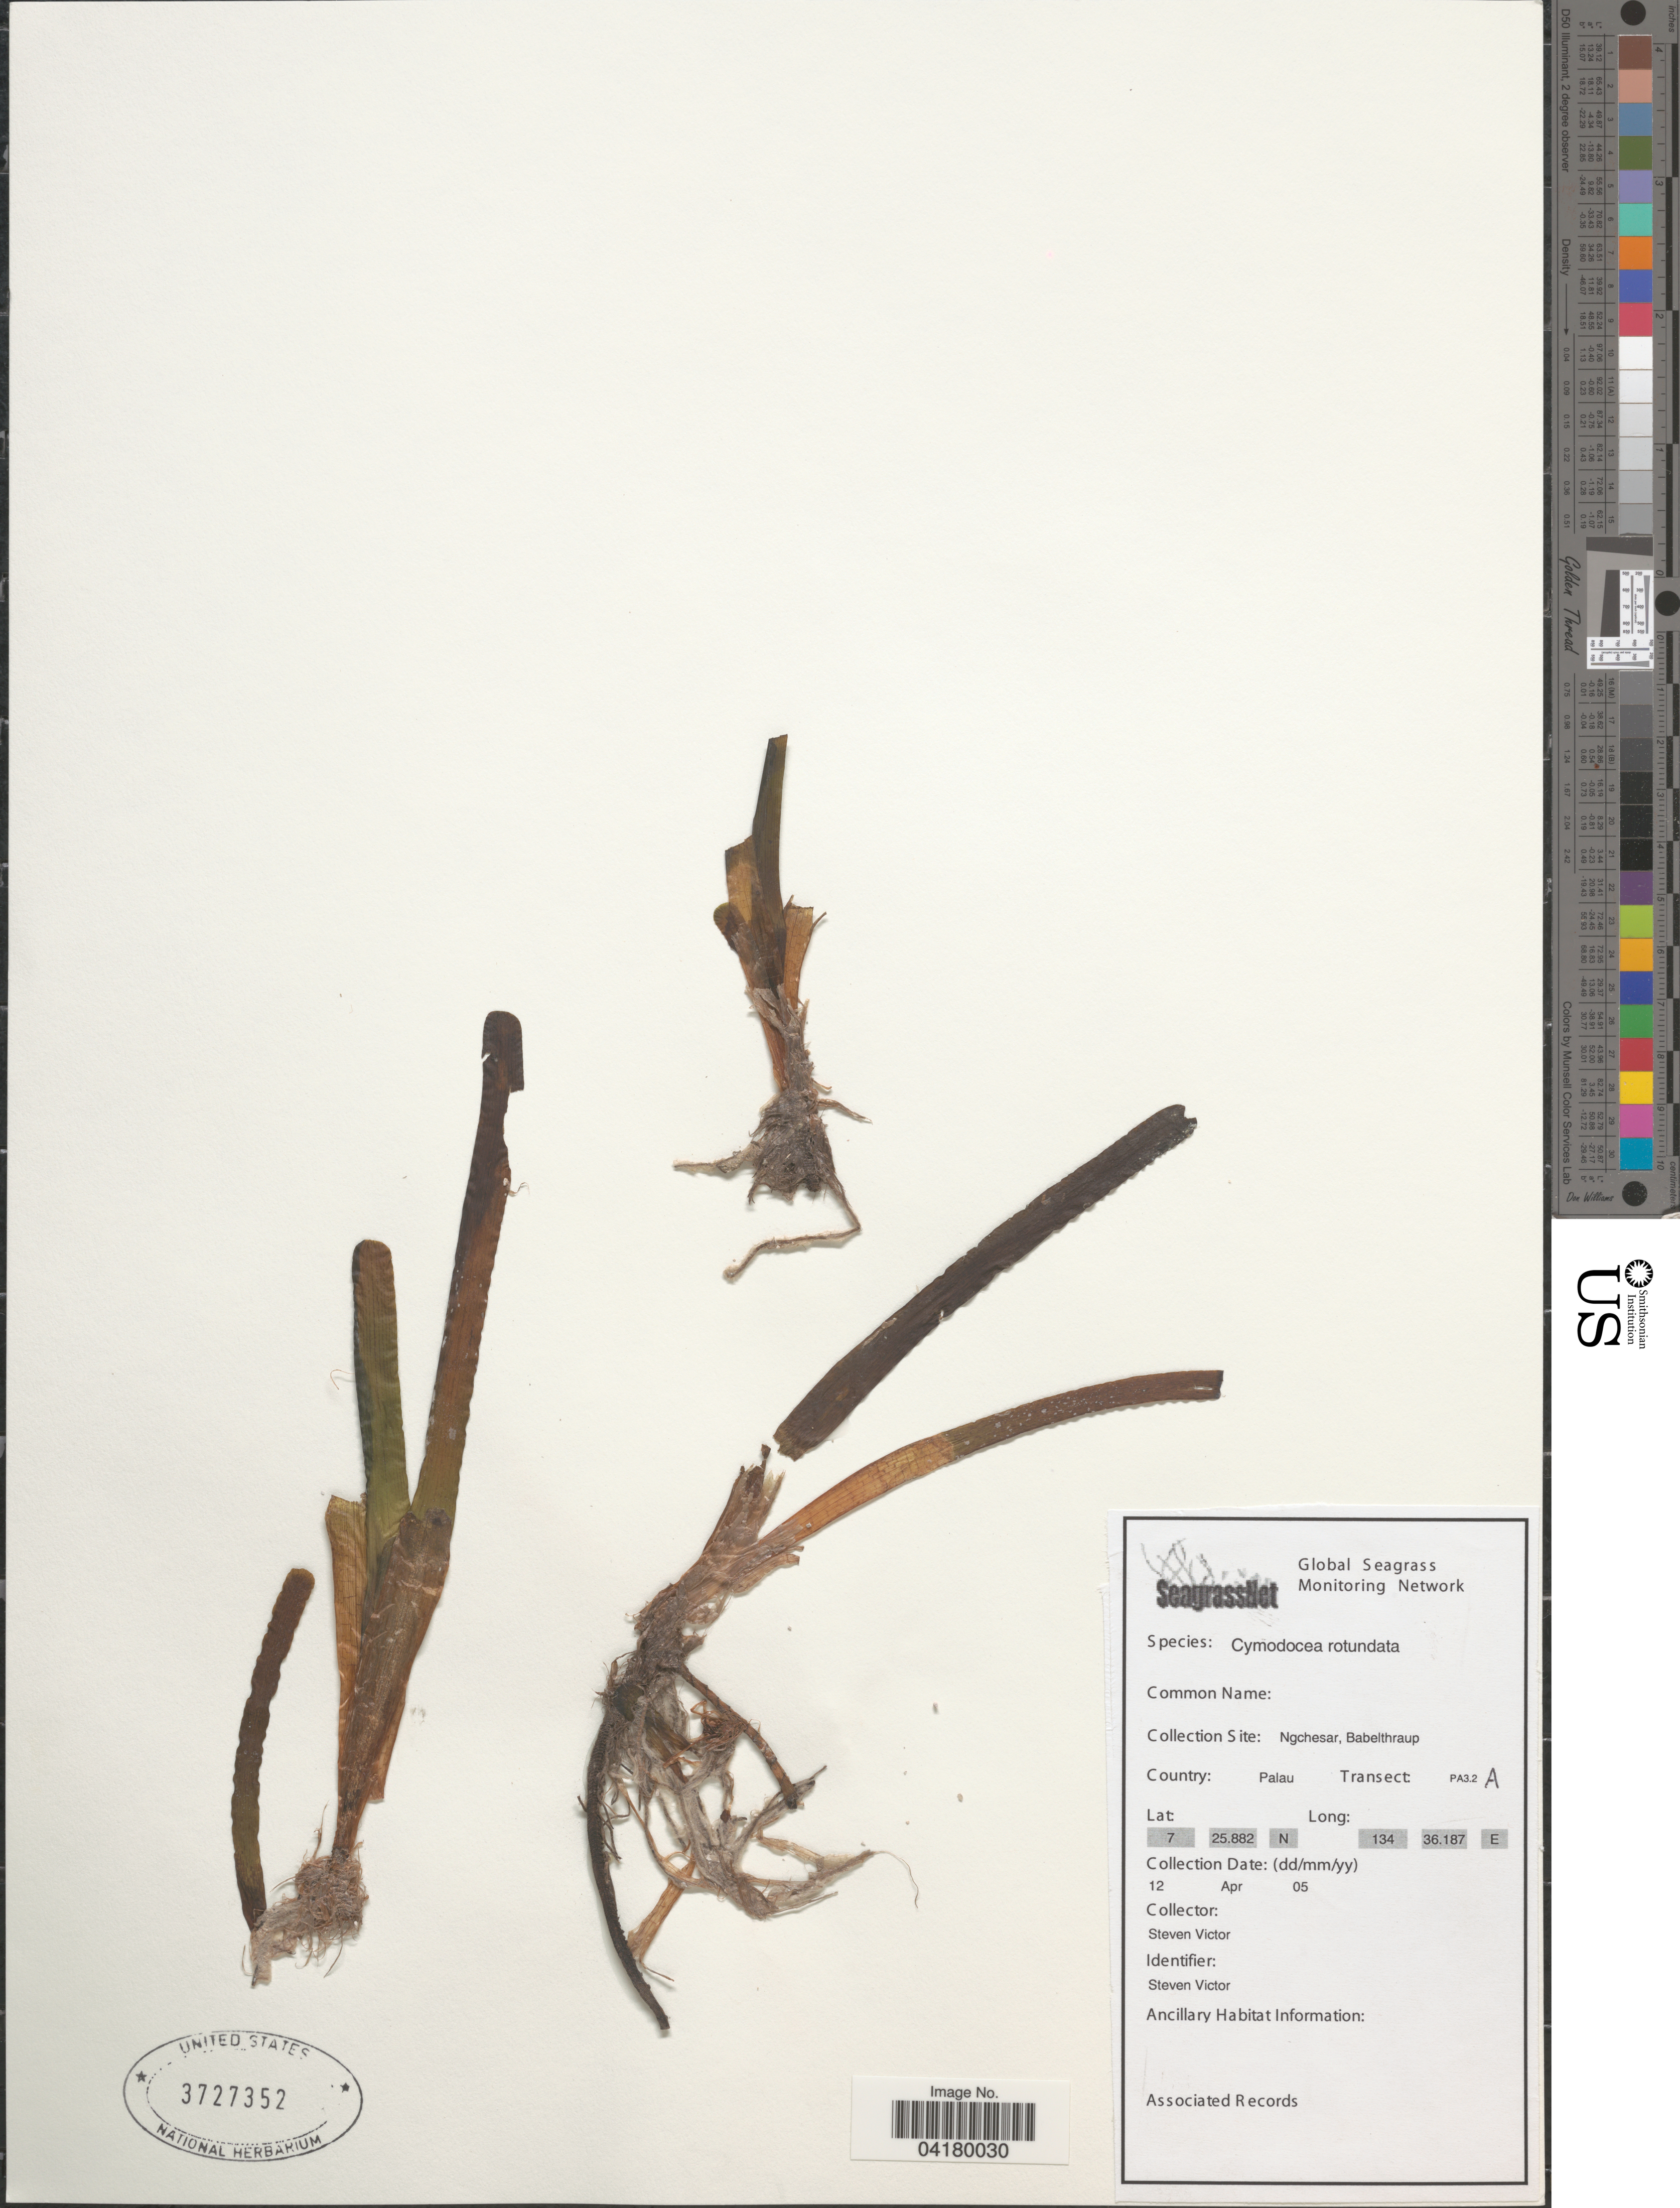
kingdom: Plantae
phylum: Tracheophyta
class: Liliopsida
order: Alismatales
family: Cymodoceaceae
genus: Cymodocea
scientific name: Cymodocea rotundata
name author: Asch. & Schweinf.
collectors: S. Victor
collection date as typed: Transcribed d/m/y: 12/4/5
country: Palau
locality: Collection Site: Ngchesar, Babelthraup. Country: Palau. Transect: PA3.2A.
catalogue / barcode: US 3727352